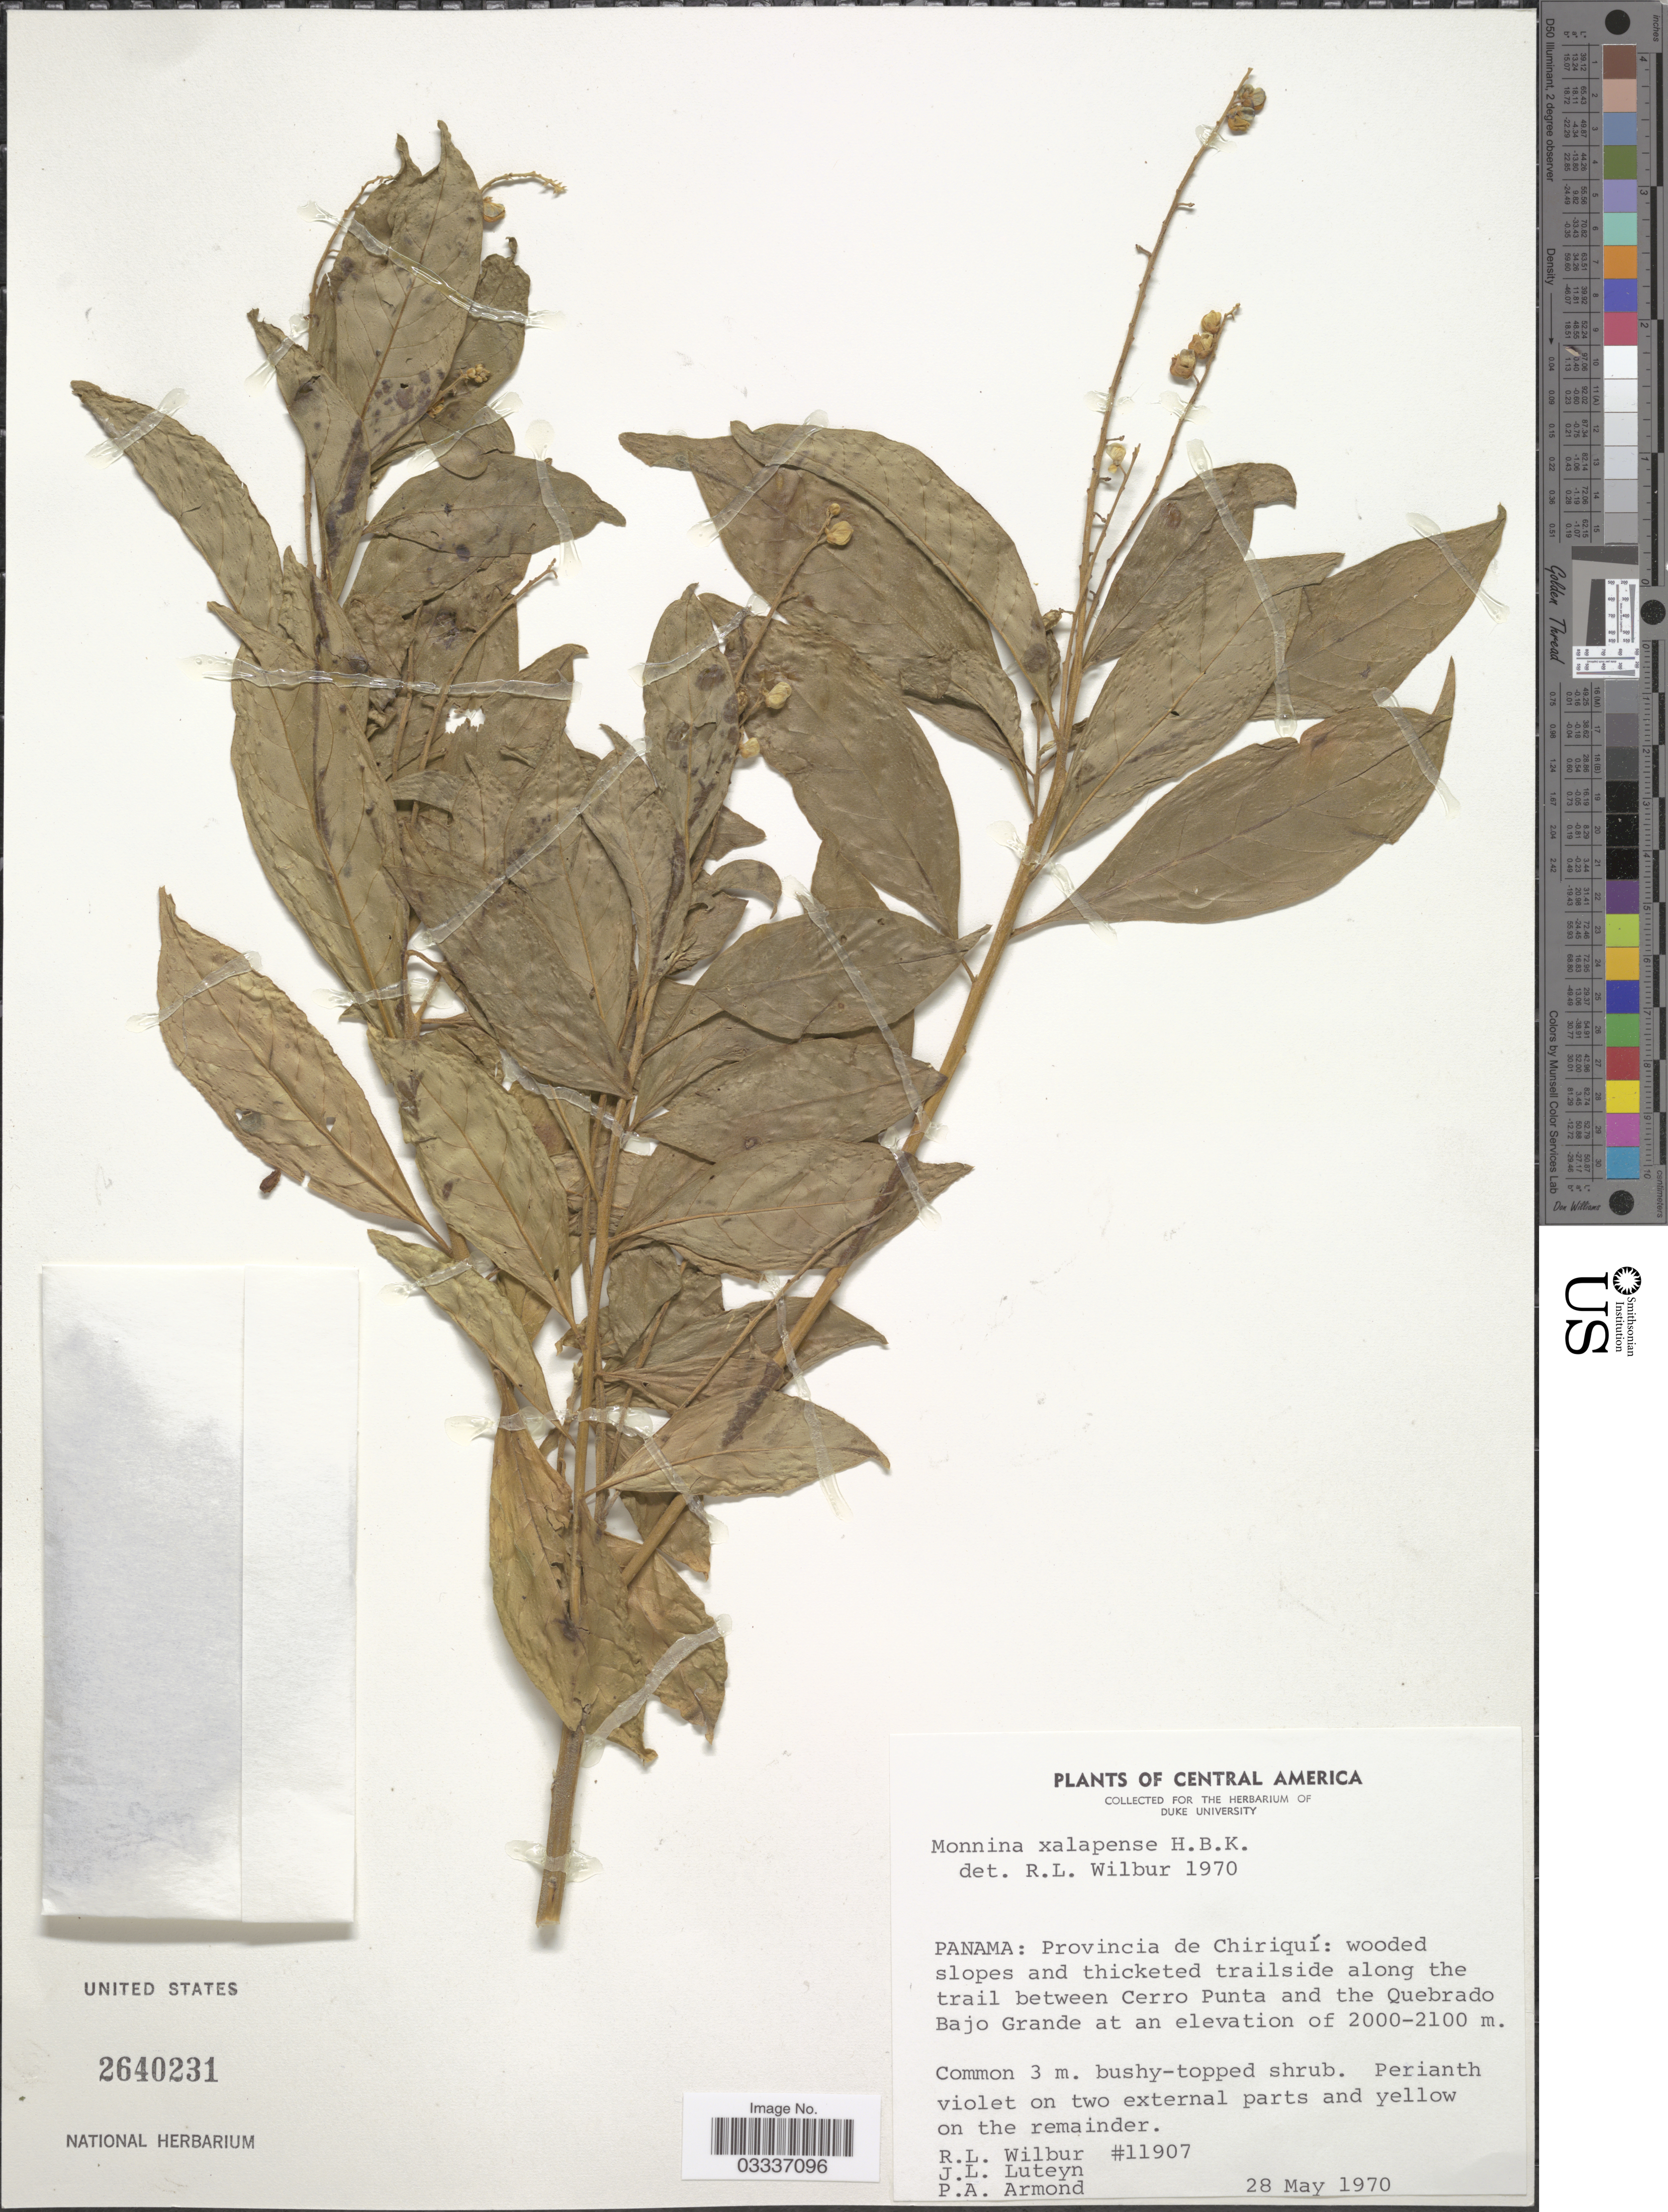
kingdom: Plantae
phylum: Tracheophyta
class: Magnoliopsida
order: Fabales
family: Polygalaceae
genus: Monnina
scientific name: Monnina xalapensis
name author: Kunth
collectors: R. L. Wilbur, J. Luteyn & P. Armond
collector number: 11907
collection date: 1970-05-28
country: Panama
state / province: Chiriqui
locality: Wooded slopes and thicketed trailside along the trail between Cerro Punta and the Quebrado Bajo Grande.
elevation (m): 2000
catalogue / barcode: US 2640231